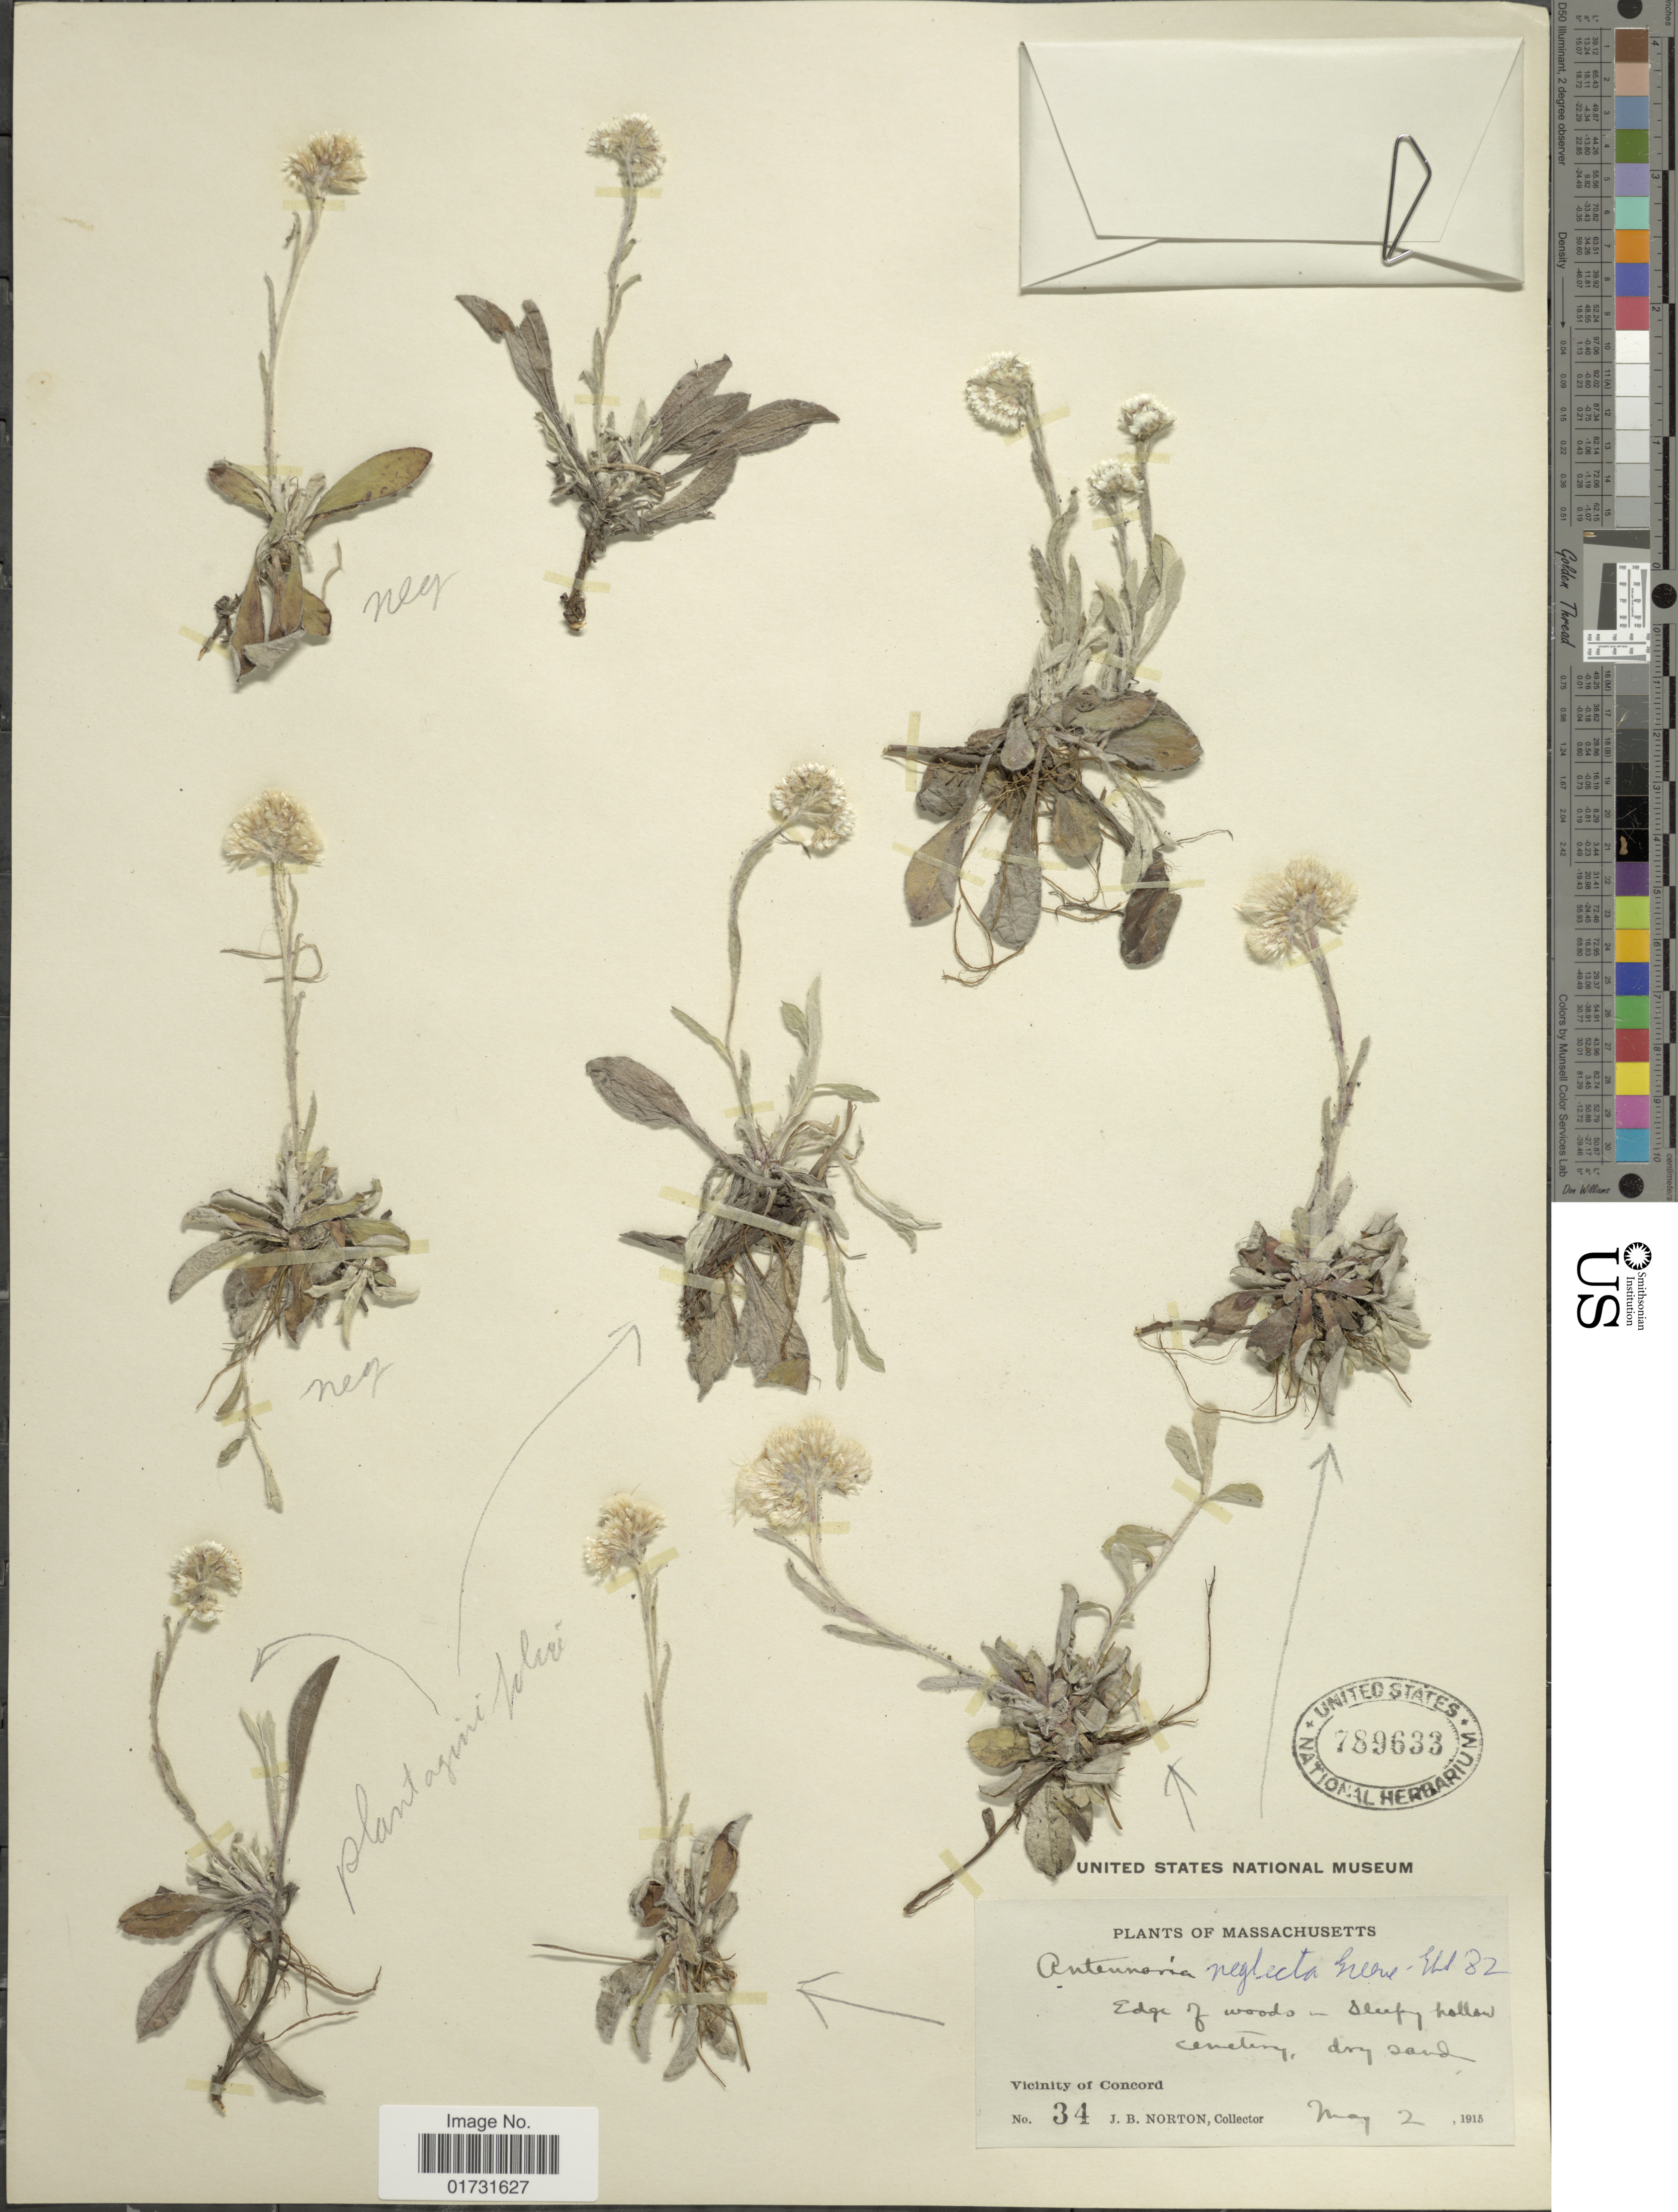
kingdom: Plantae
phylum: Tracheophyta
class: Magnoliopsida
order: Asterales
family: Asteraceae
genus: Antennaria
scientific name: Antennaria neglecta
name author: Greene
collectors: J. B. Norton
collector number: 34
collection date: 1915-05-02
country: United States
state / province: Massachusetts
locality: Vicinity of Concord, Sleepy hollow cemetery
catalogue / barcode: US 789633